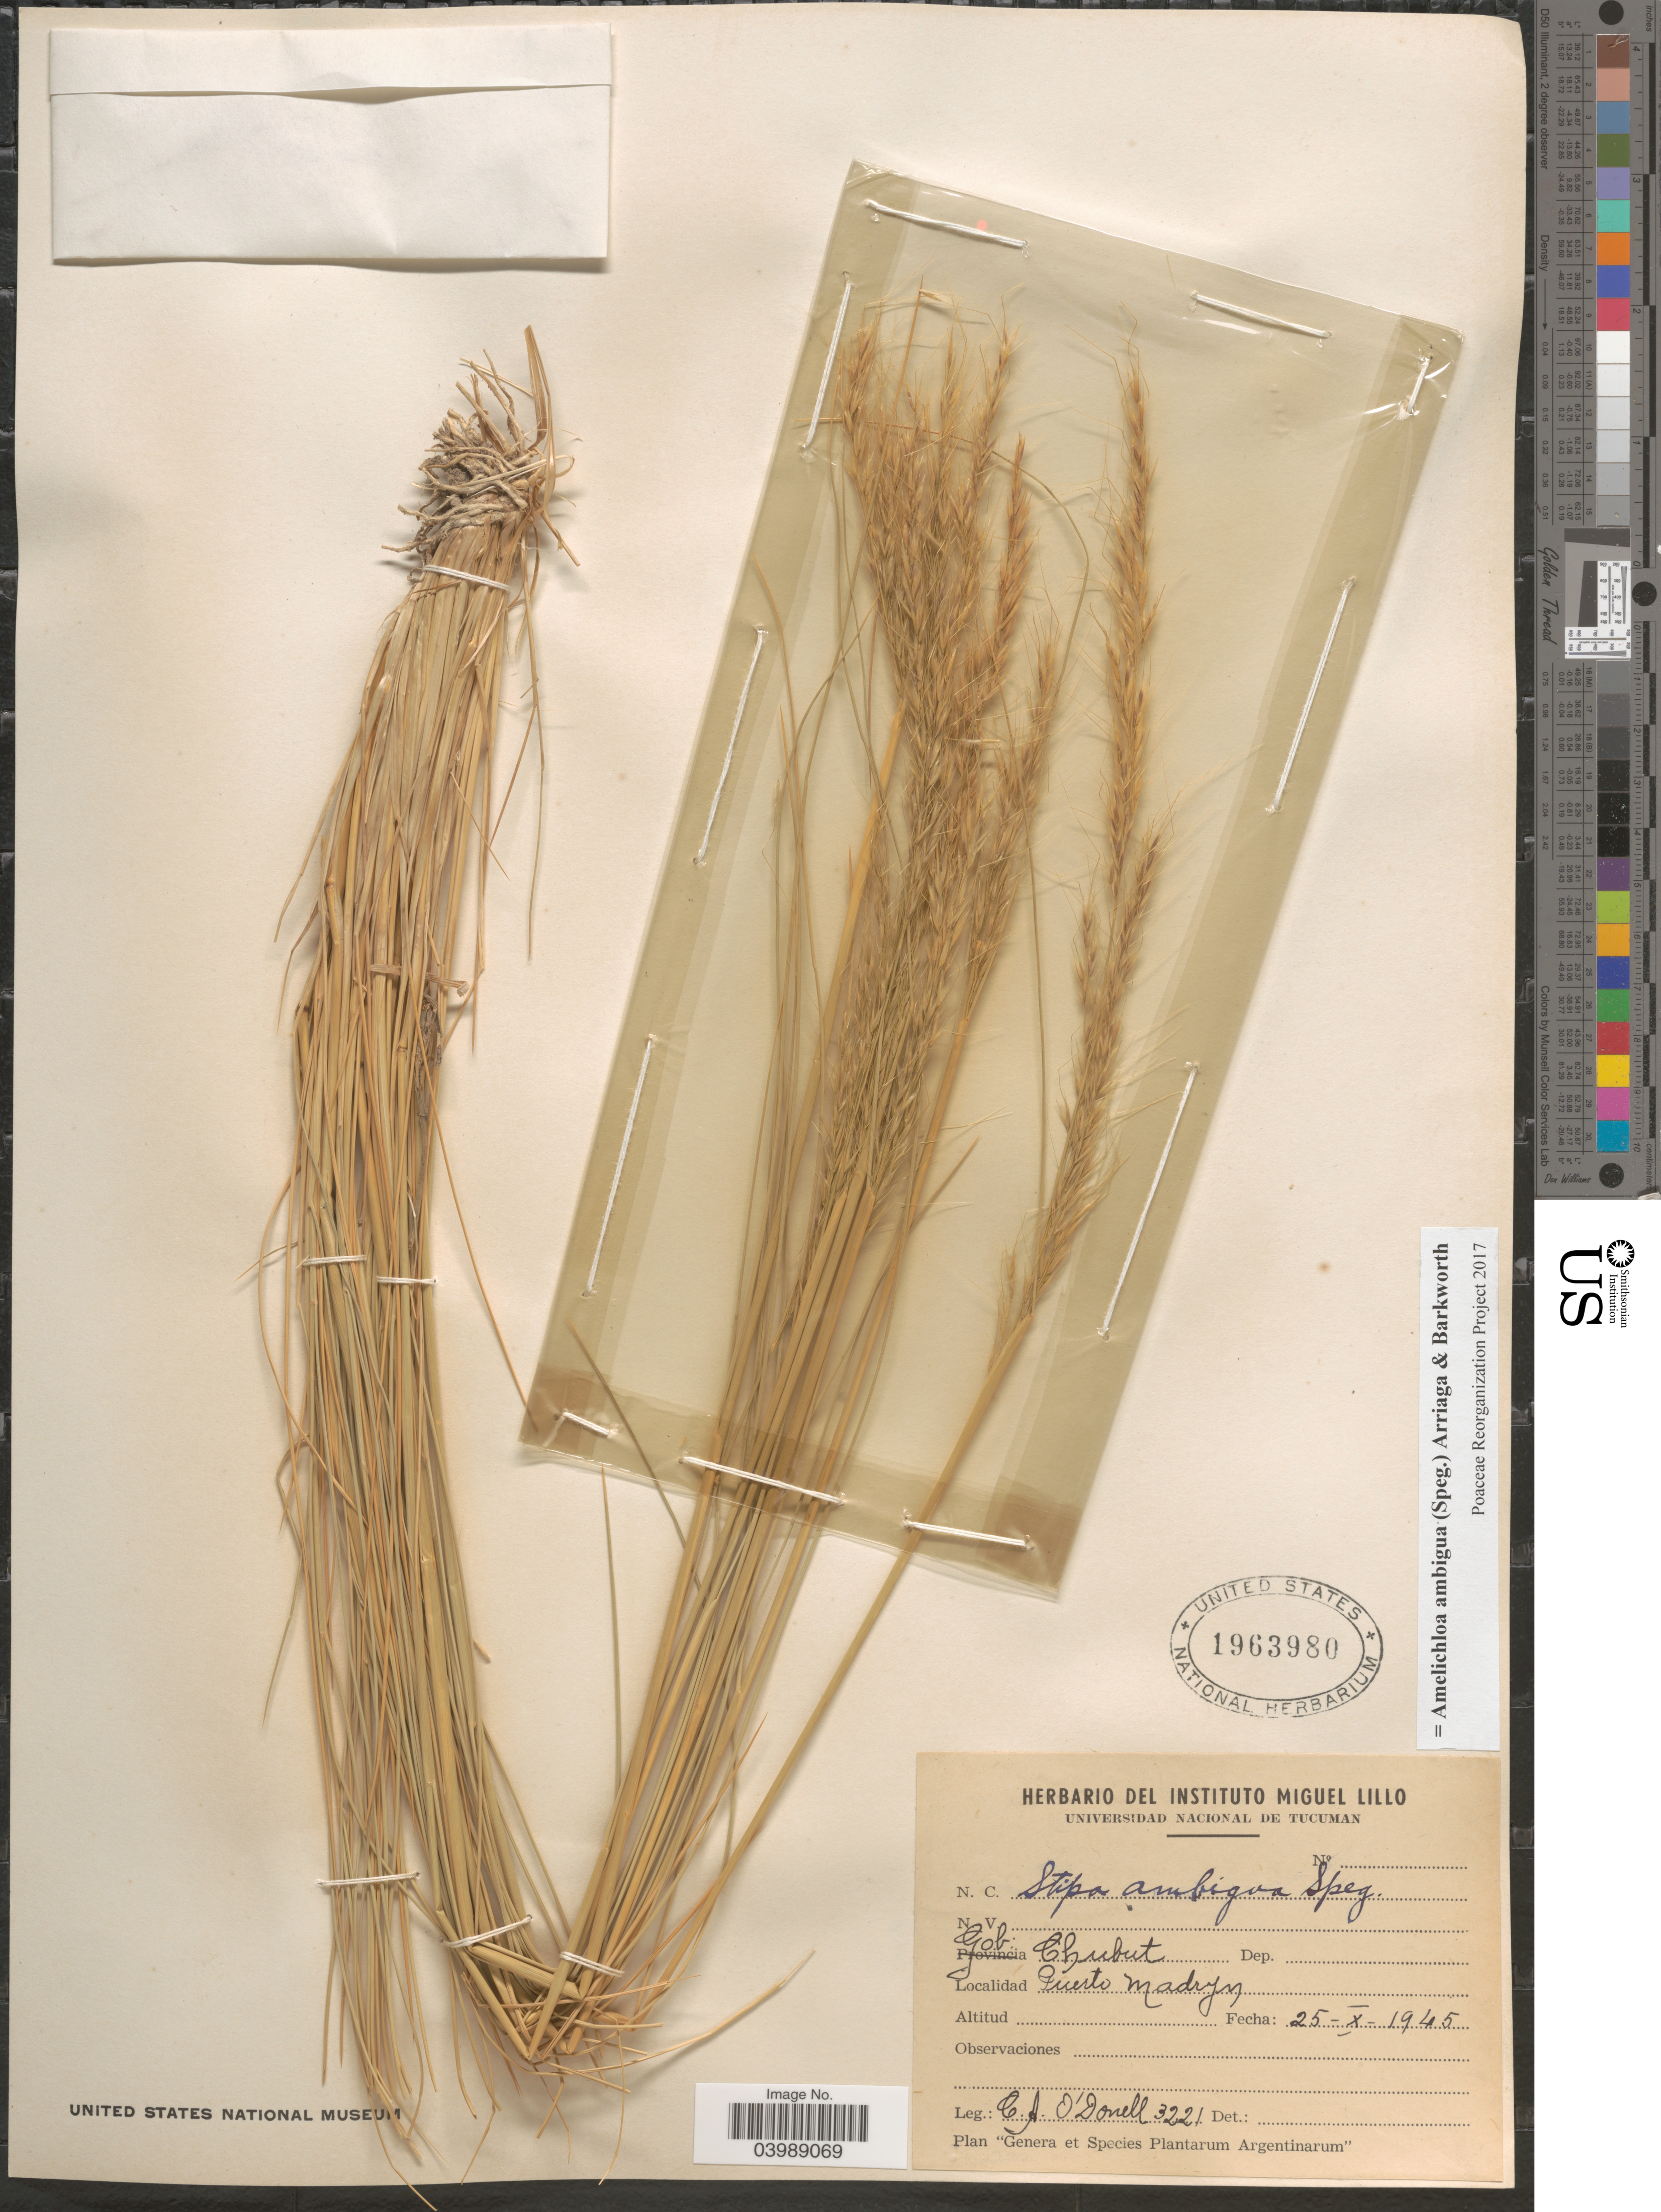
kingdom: Plantae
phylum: Tracheophyta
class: Liliopsida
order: Poales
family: Poaceae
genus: Amelichloa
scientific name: Amelichloa ambigua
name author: (Speg.) Arriaga & Barkworth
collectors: C. O'Donnell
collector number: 3221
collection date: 1945-10-25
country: Argentina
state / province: Chubut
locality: Gob. Chubut. Puerto Madryn.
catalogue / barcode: US 1963980